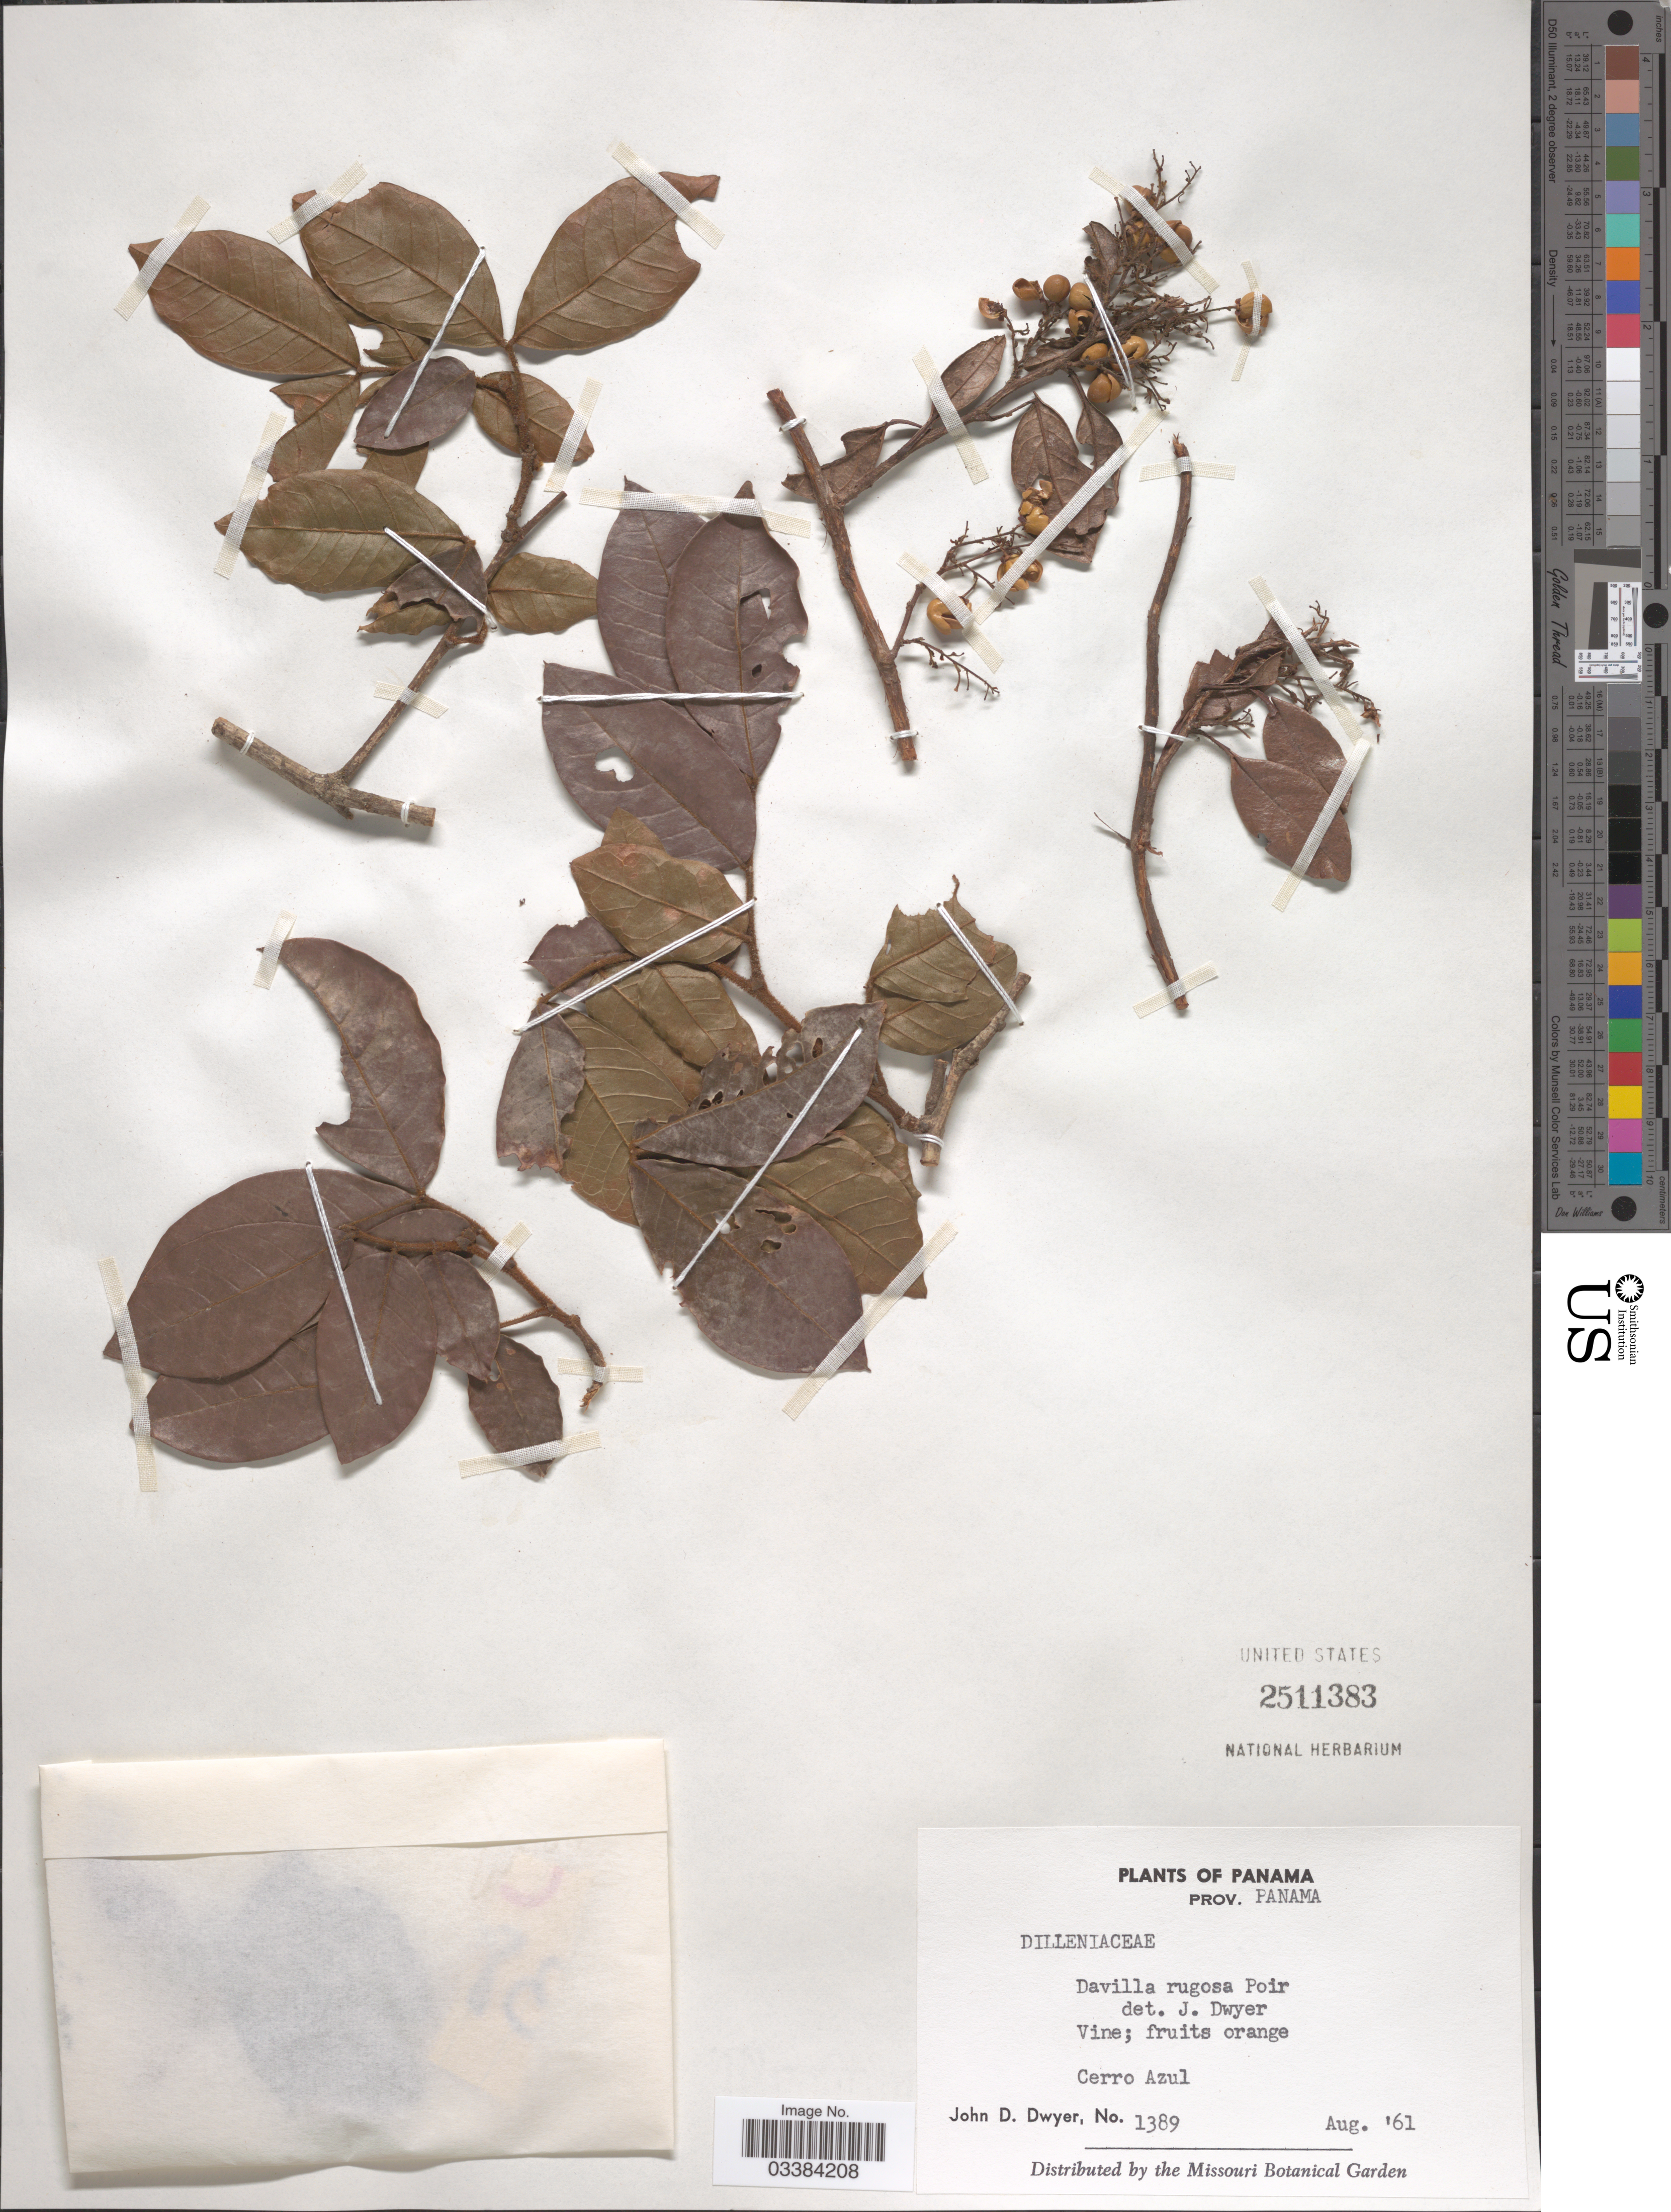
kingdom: Plantae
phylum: Tracheophyta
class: Magnoliopsida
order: Dilleniales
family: Dilleniaceae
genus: Davilla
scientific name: Davilla rugosa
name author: Poir.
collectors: J. D. Dwyer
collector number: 1389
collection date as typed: Transcribed d/m/y: /8/61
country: Panama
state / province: Panamá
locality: Cerro Azul.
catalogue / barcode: US 2511383